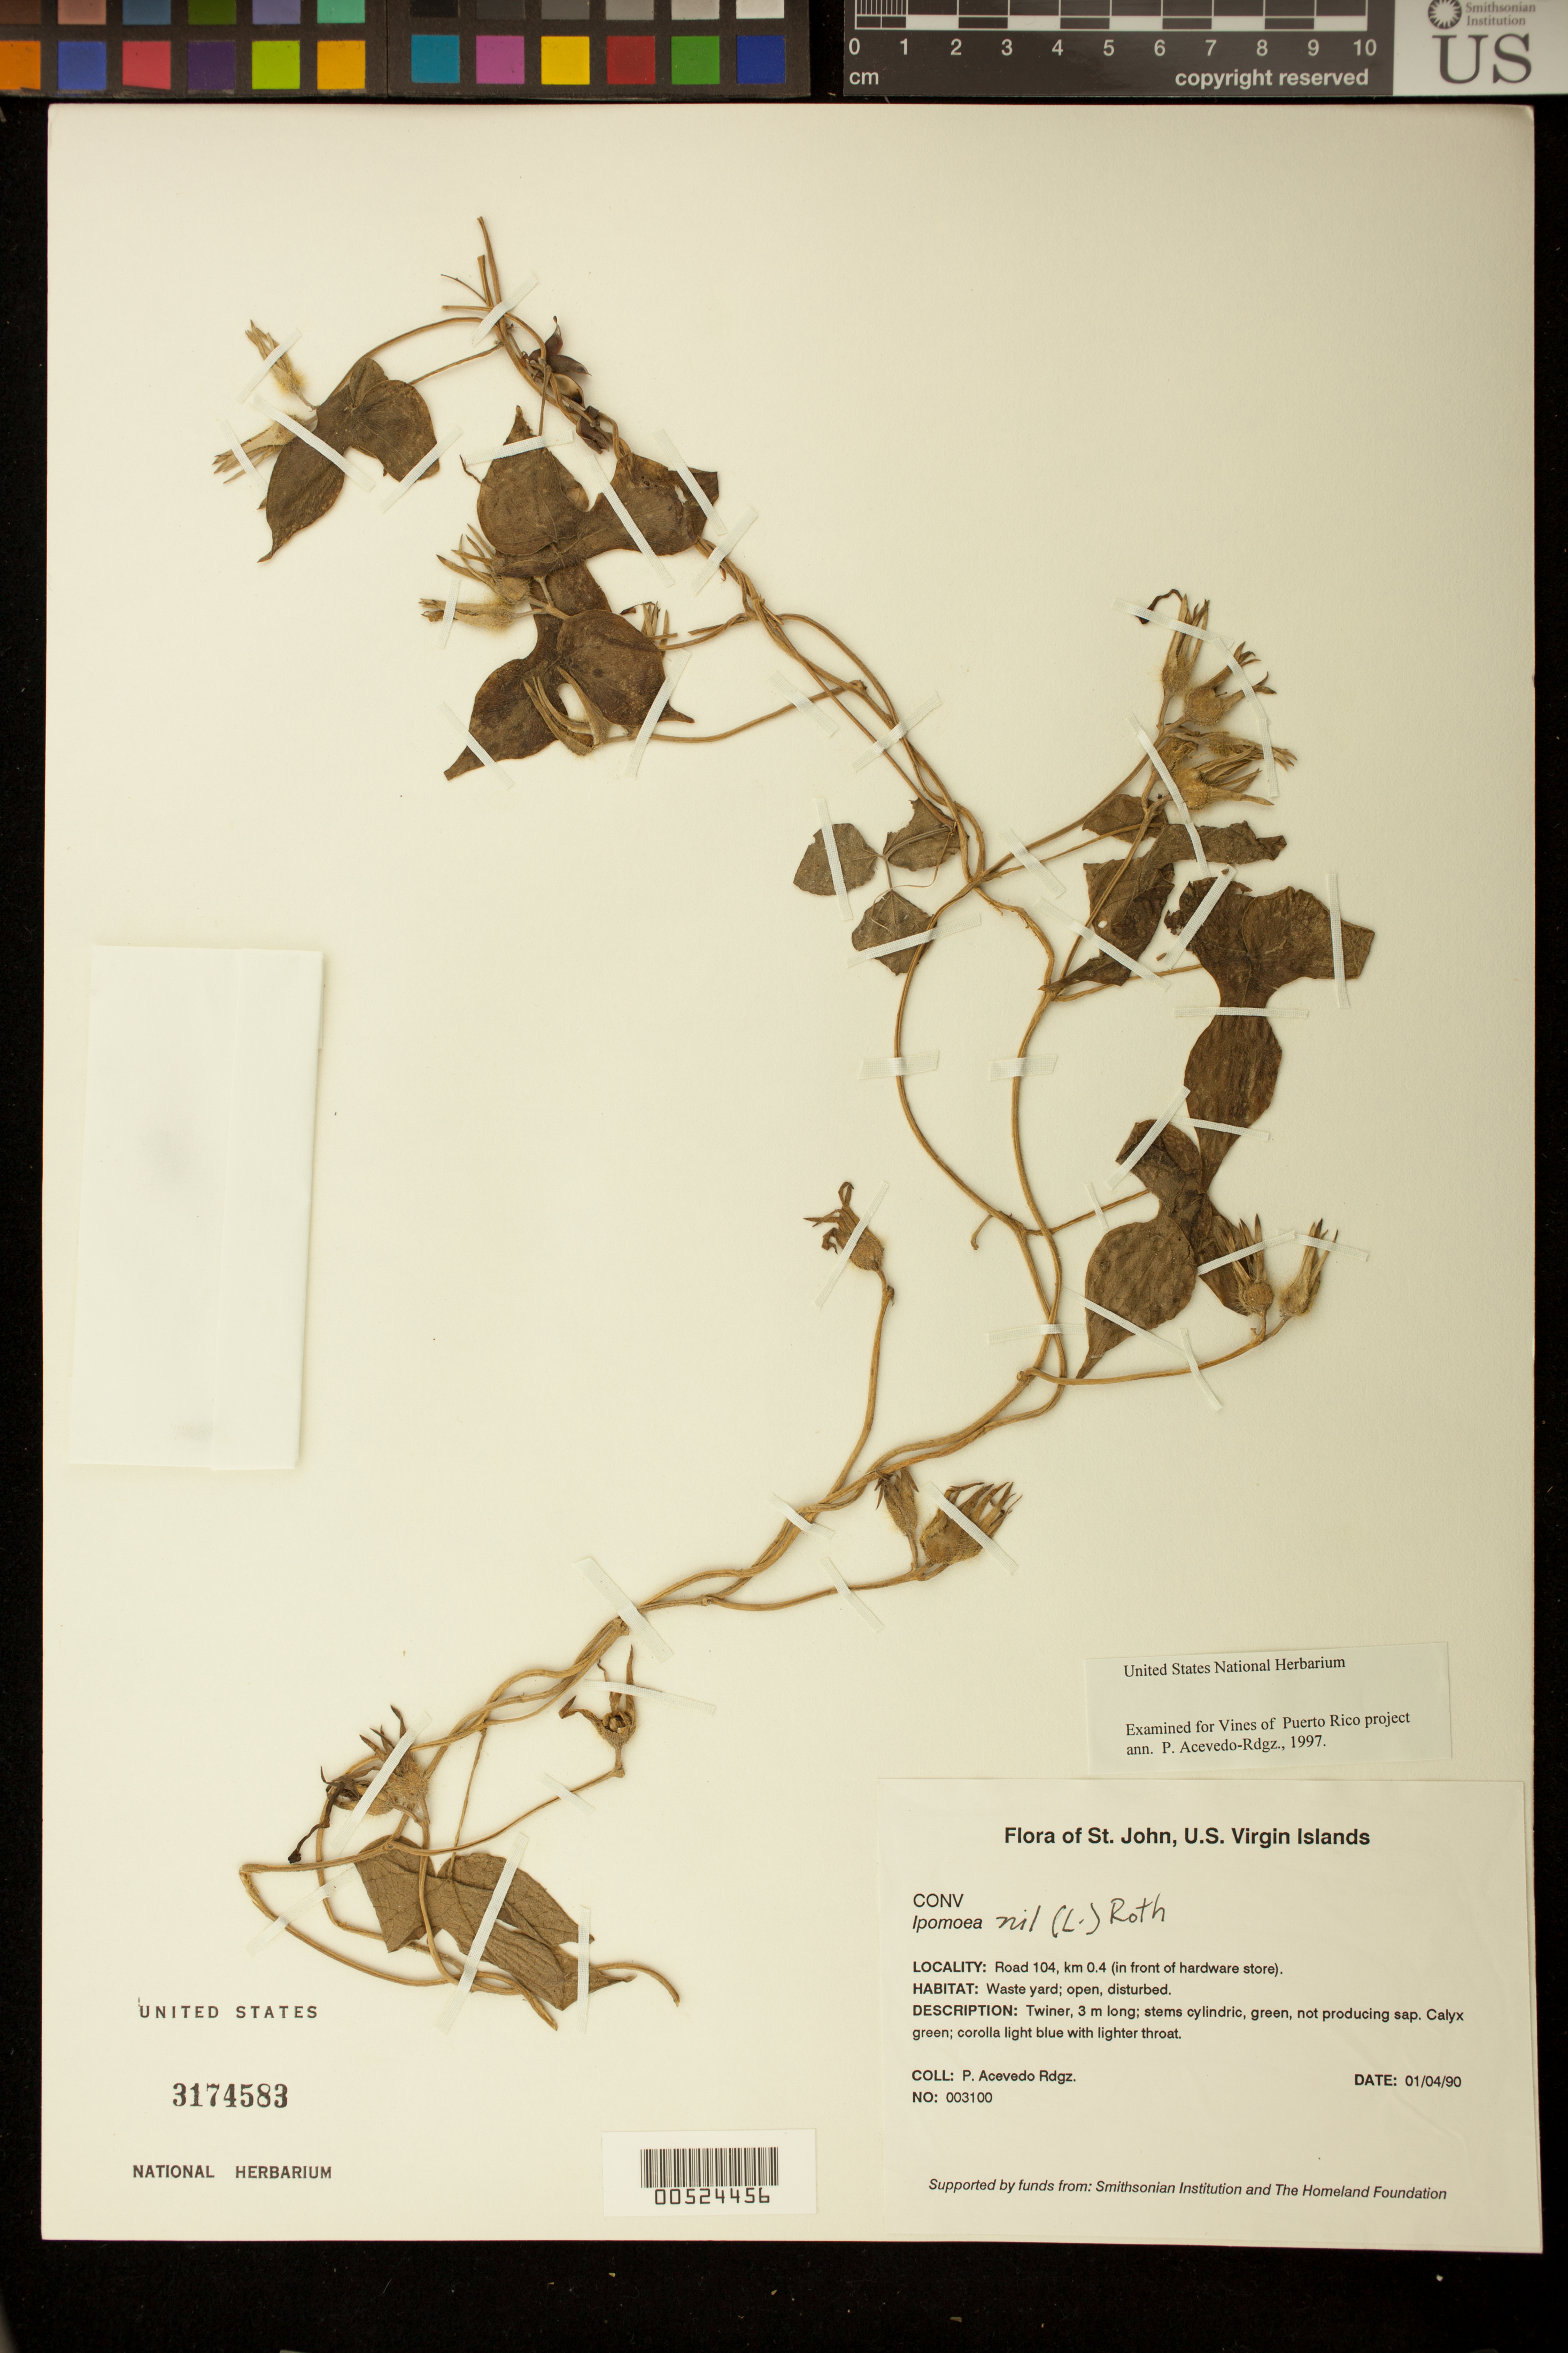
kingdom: Plantae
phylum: Tracheophyta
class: Magnoliopsida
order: Solanales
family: Convolvulaceae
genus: Ipomoea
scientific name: Ipomoea nil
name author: (L.) Roth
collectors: P. Acevedo-Rodr.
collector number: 3100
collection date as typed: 04 Jan 1990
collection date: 1990-01-04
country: U.S. Virgin Islands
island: St. John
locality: Cruz Bay Quarter; Road 104, km 0.4 (in front of hardware store).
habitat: Waste yard; open, disturbed.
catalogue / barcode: US 3174583